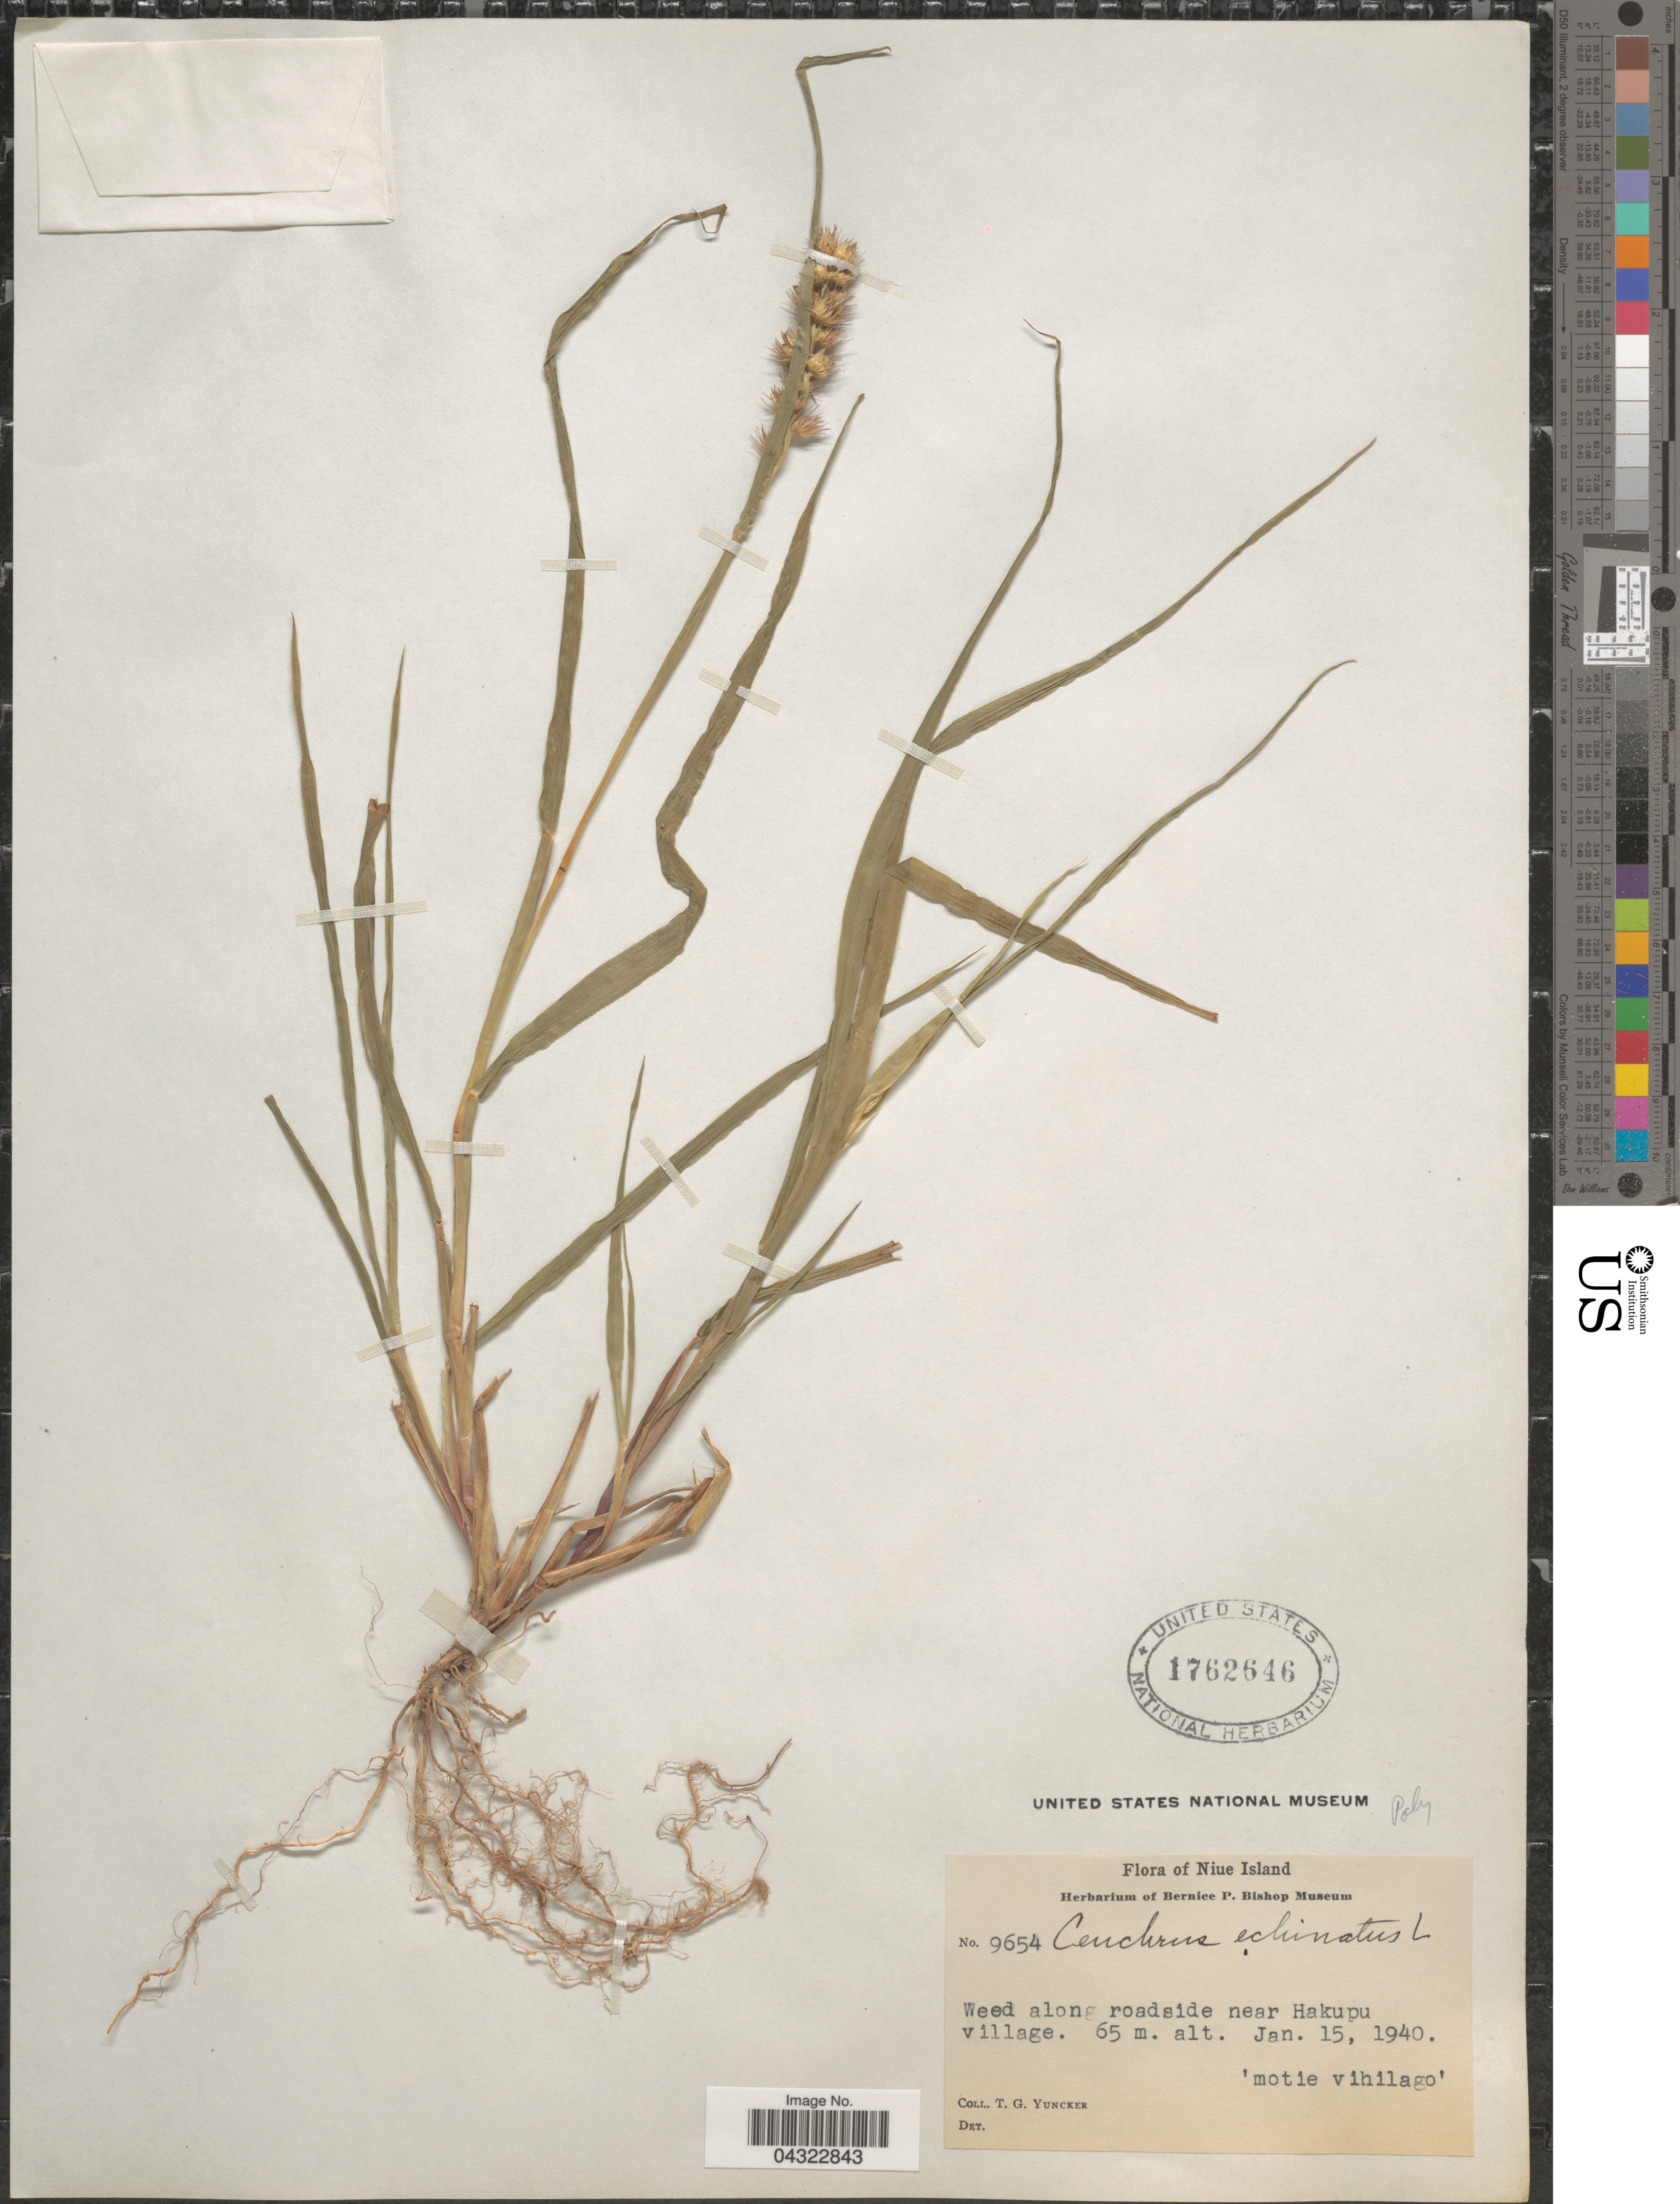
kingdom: Plantae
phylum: Tracheophyta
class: Liliopsida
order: Poales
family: Poaceae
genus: Cenchrus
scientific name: Cenchrus echinatus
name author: L.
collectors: T. G. Yuncker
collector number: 9654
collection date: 1940-01-15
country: Niue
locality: Niue Island. Along roadside near Hakupu village.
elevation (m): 65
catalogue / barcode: US 1762646